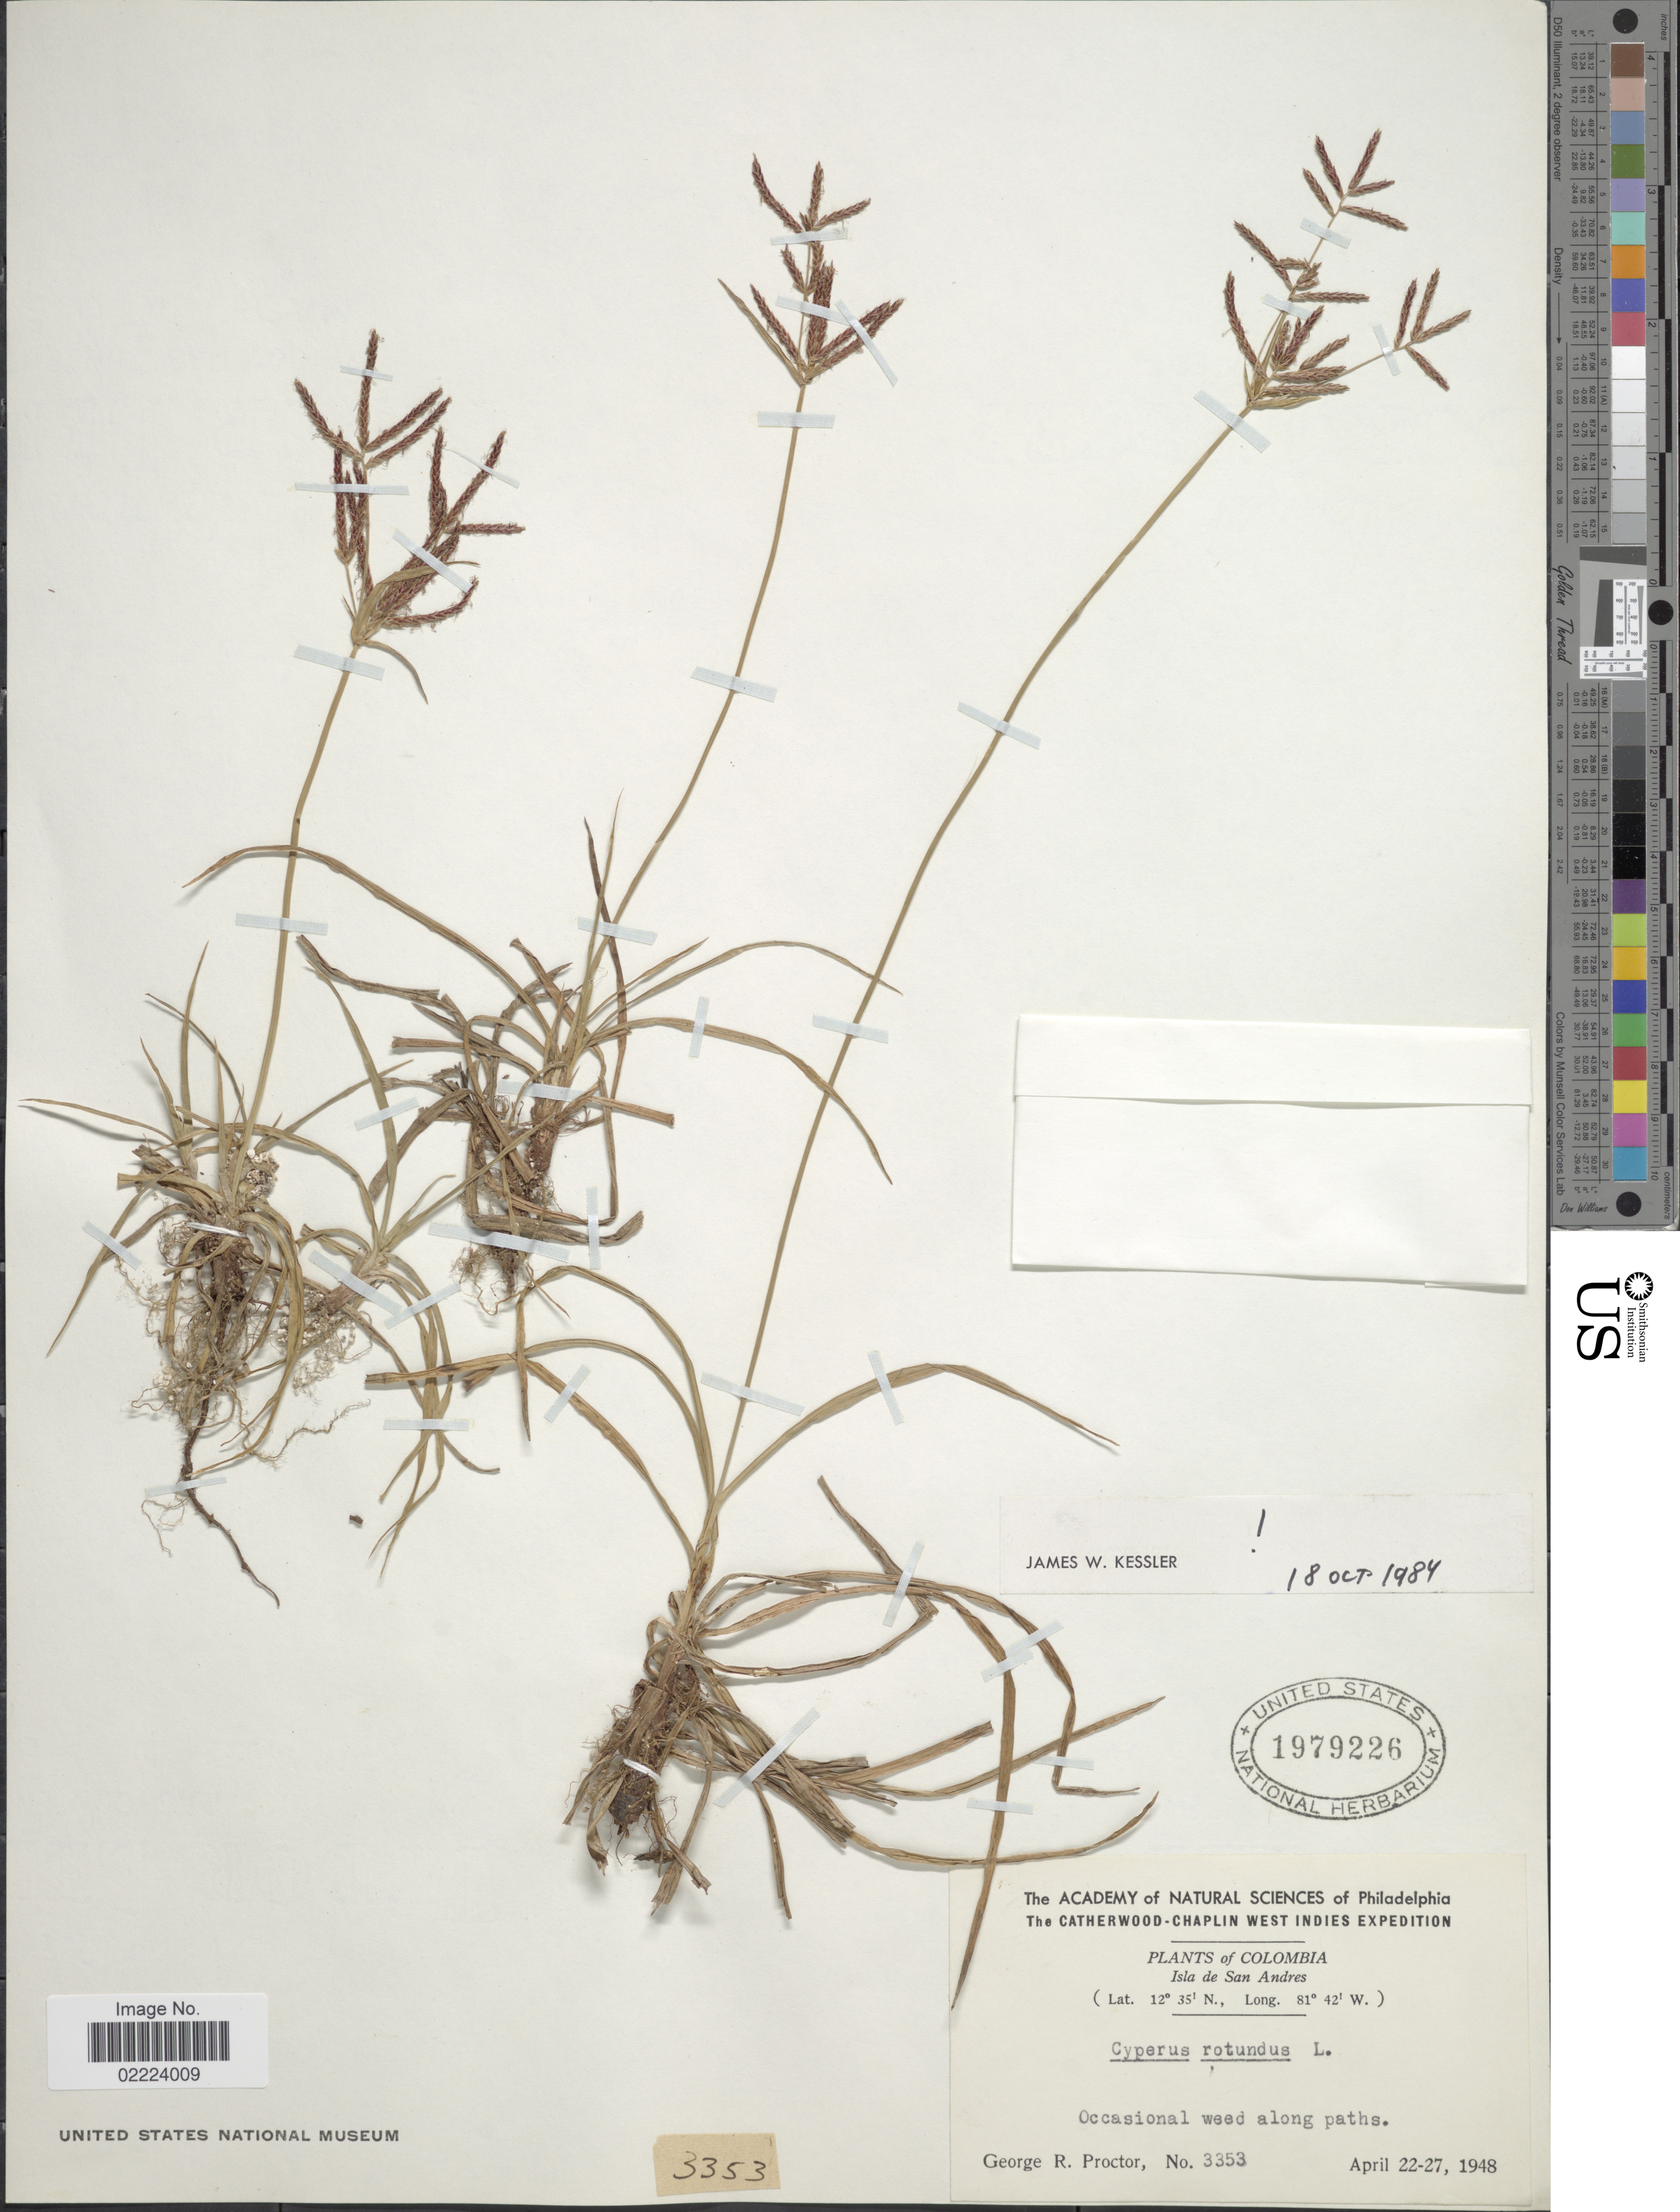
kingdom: Plantae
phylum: Tracheophyta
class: Liliopsida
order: Poales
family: Cyperaceae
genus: Cyperus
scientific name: Cyperus rotundus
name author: L.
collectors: G. R. Proctor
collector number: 3353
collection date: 1948-04-22/1948-04-27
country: Colombia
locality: Isla de San Andres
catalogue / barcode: US 1979226